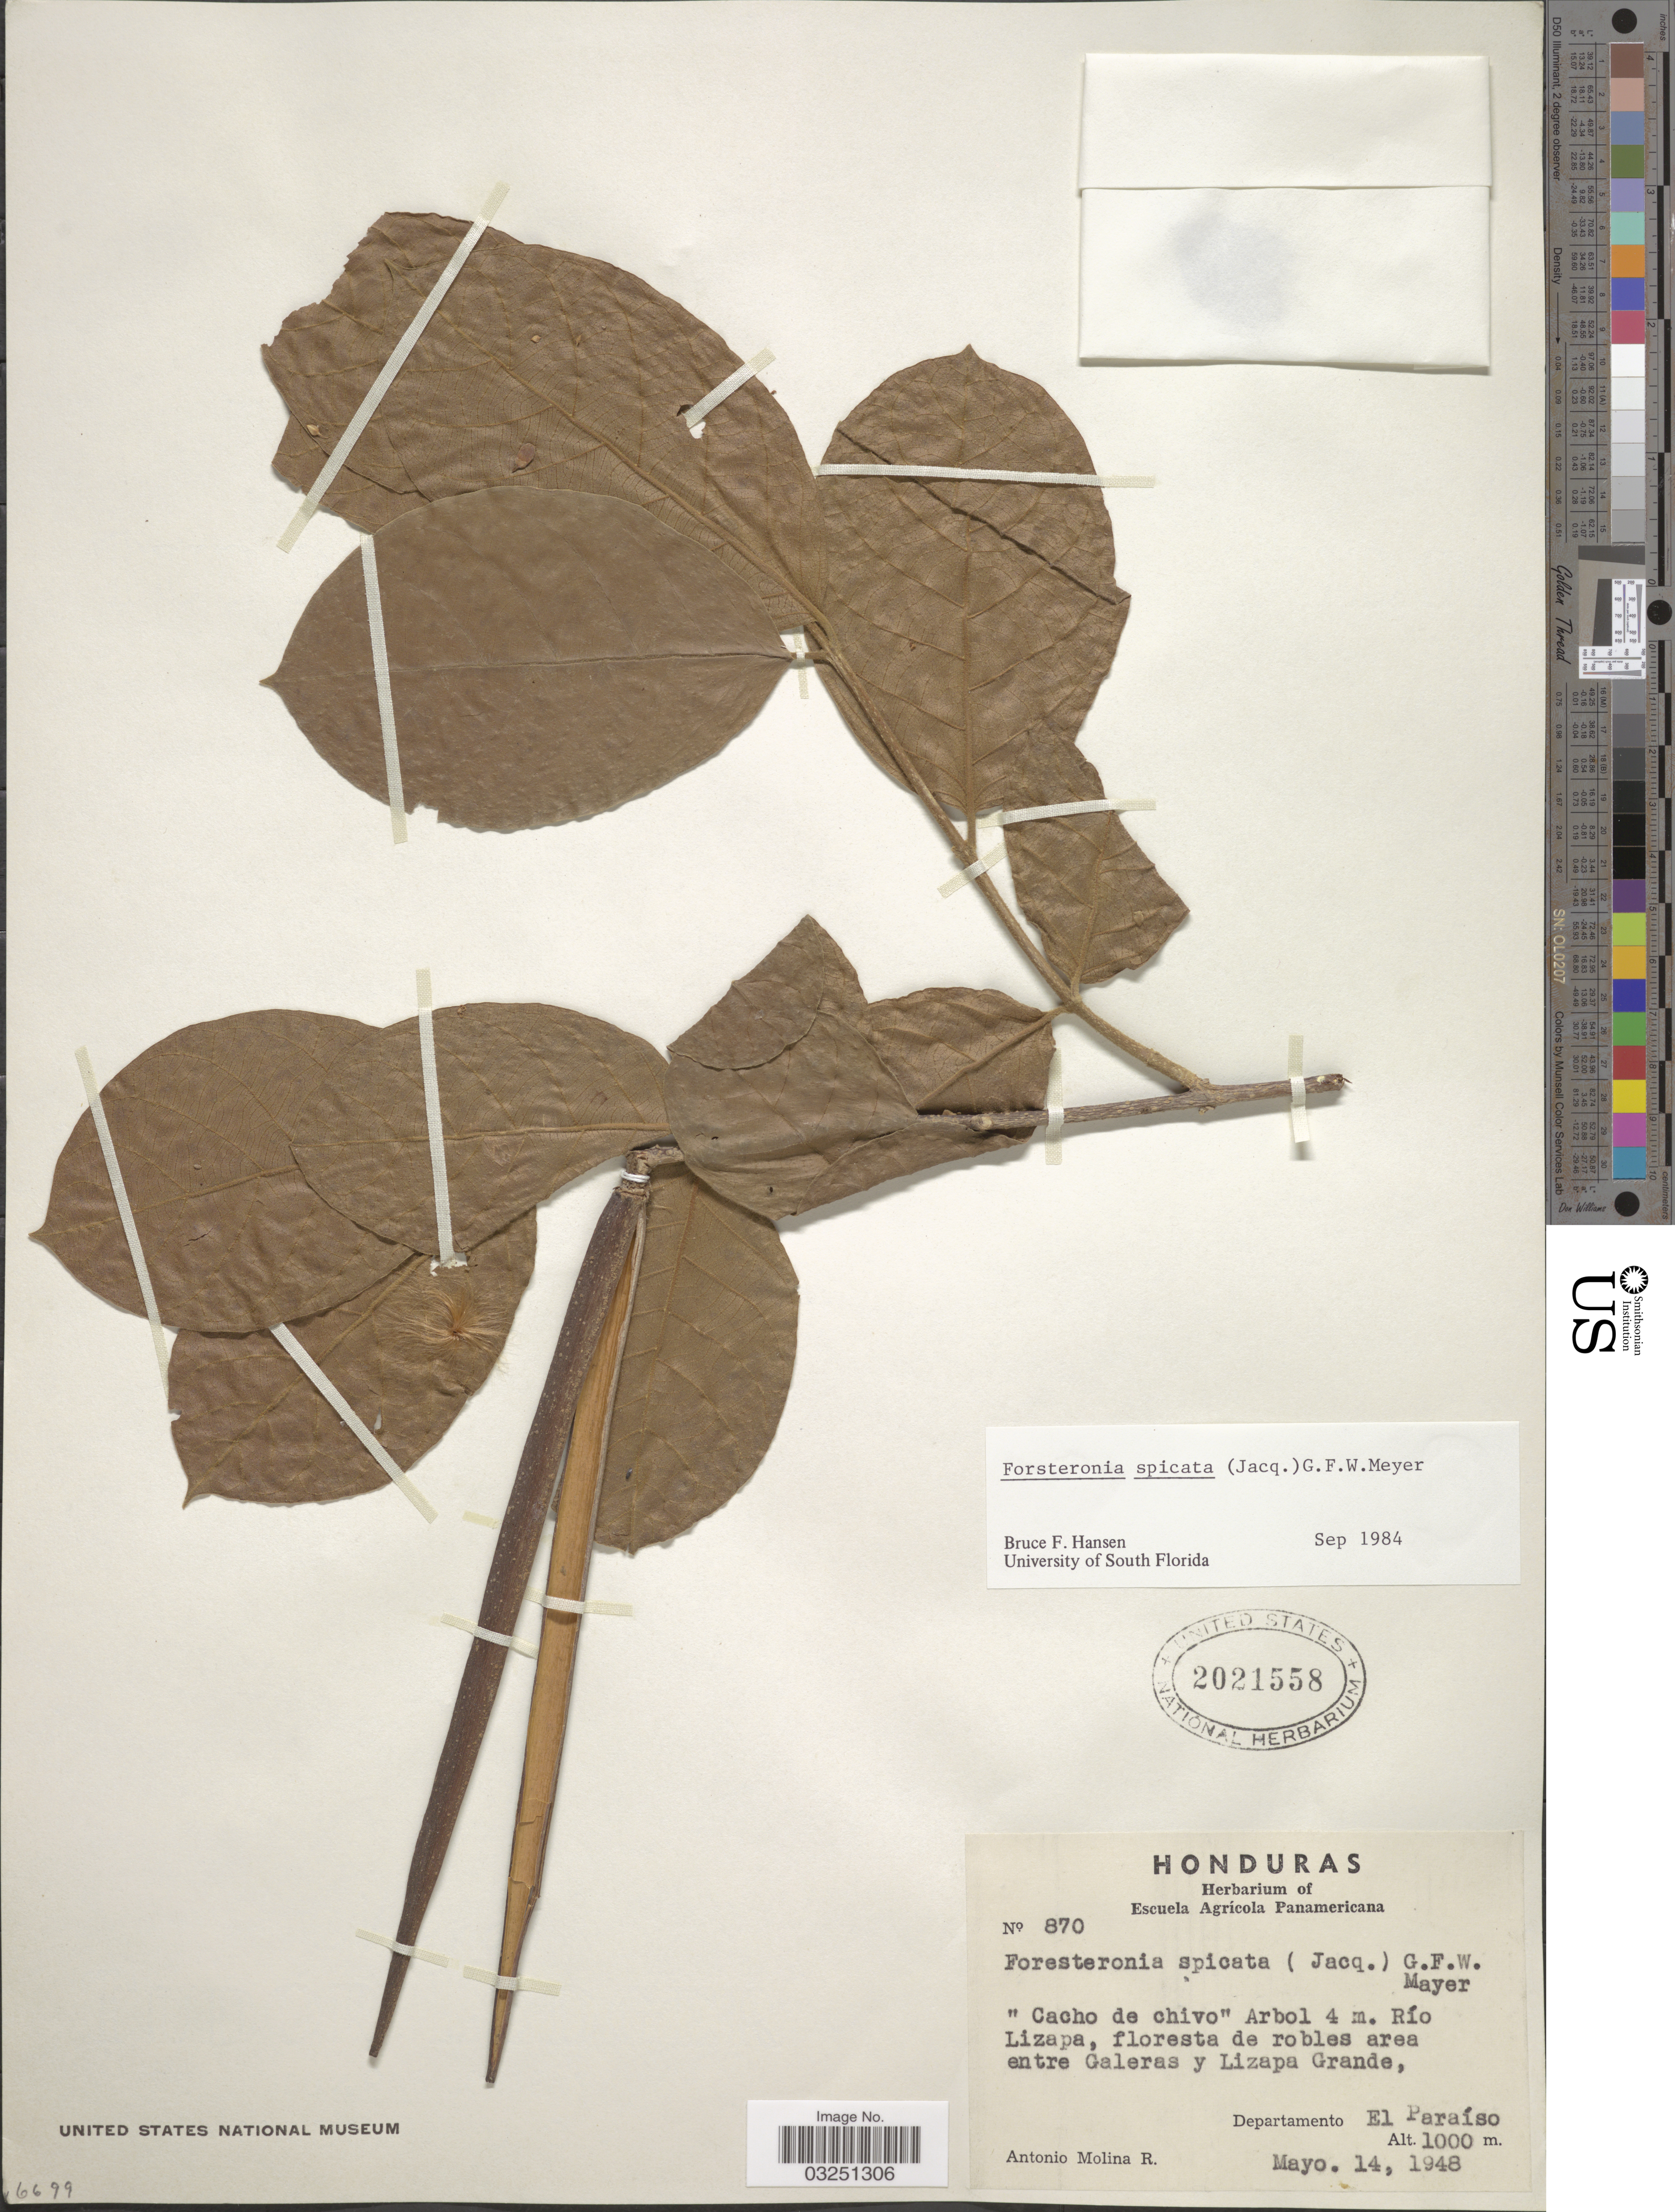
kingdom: Plantae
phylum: Tracheophyta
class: Magnoliopsida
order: Gentianales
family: Apocynaceae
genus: Forsteronia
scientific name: Forsteronia spicata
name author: (Jacq.) G. Mey.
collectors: A. Molina R.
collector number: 870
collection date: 1948-05-14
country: Honduras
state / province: El Paraíso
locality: Río Lizapa, floresta de robles area entre Galeras y Lizapa Grande, Departamento El Paraíso.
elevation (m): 1000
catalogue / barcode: US 2021558